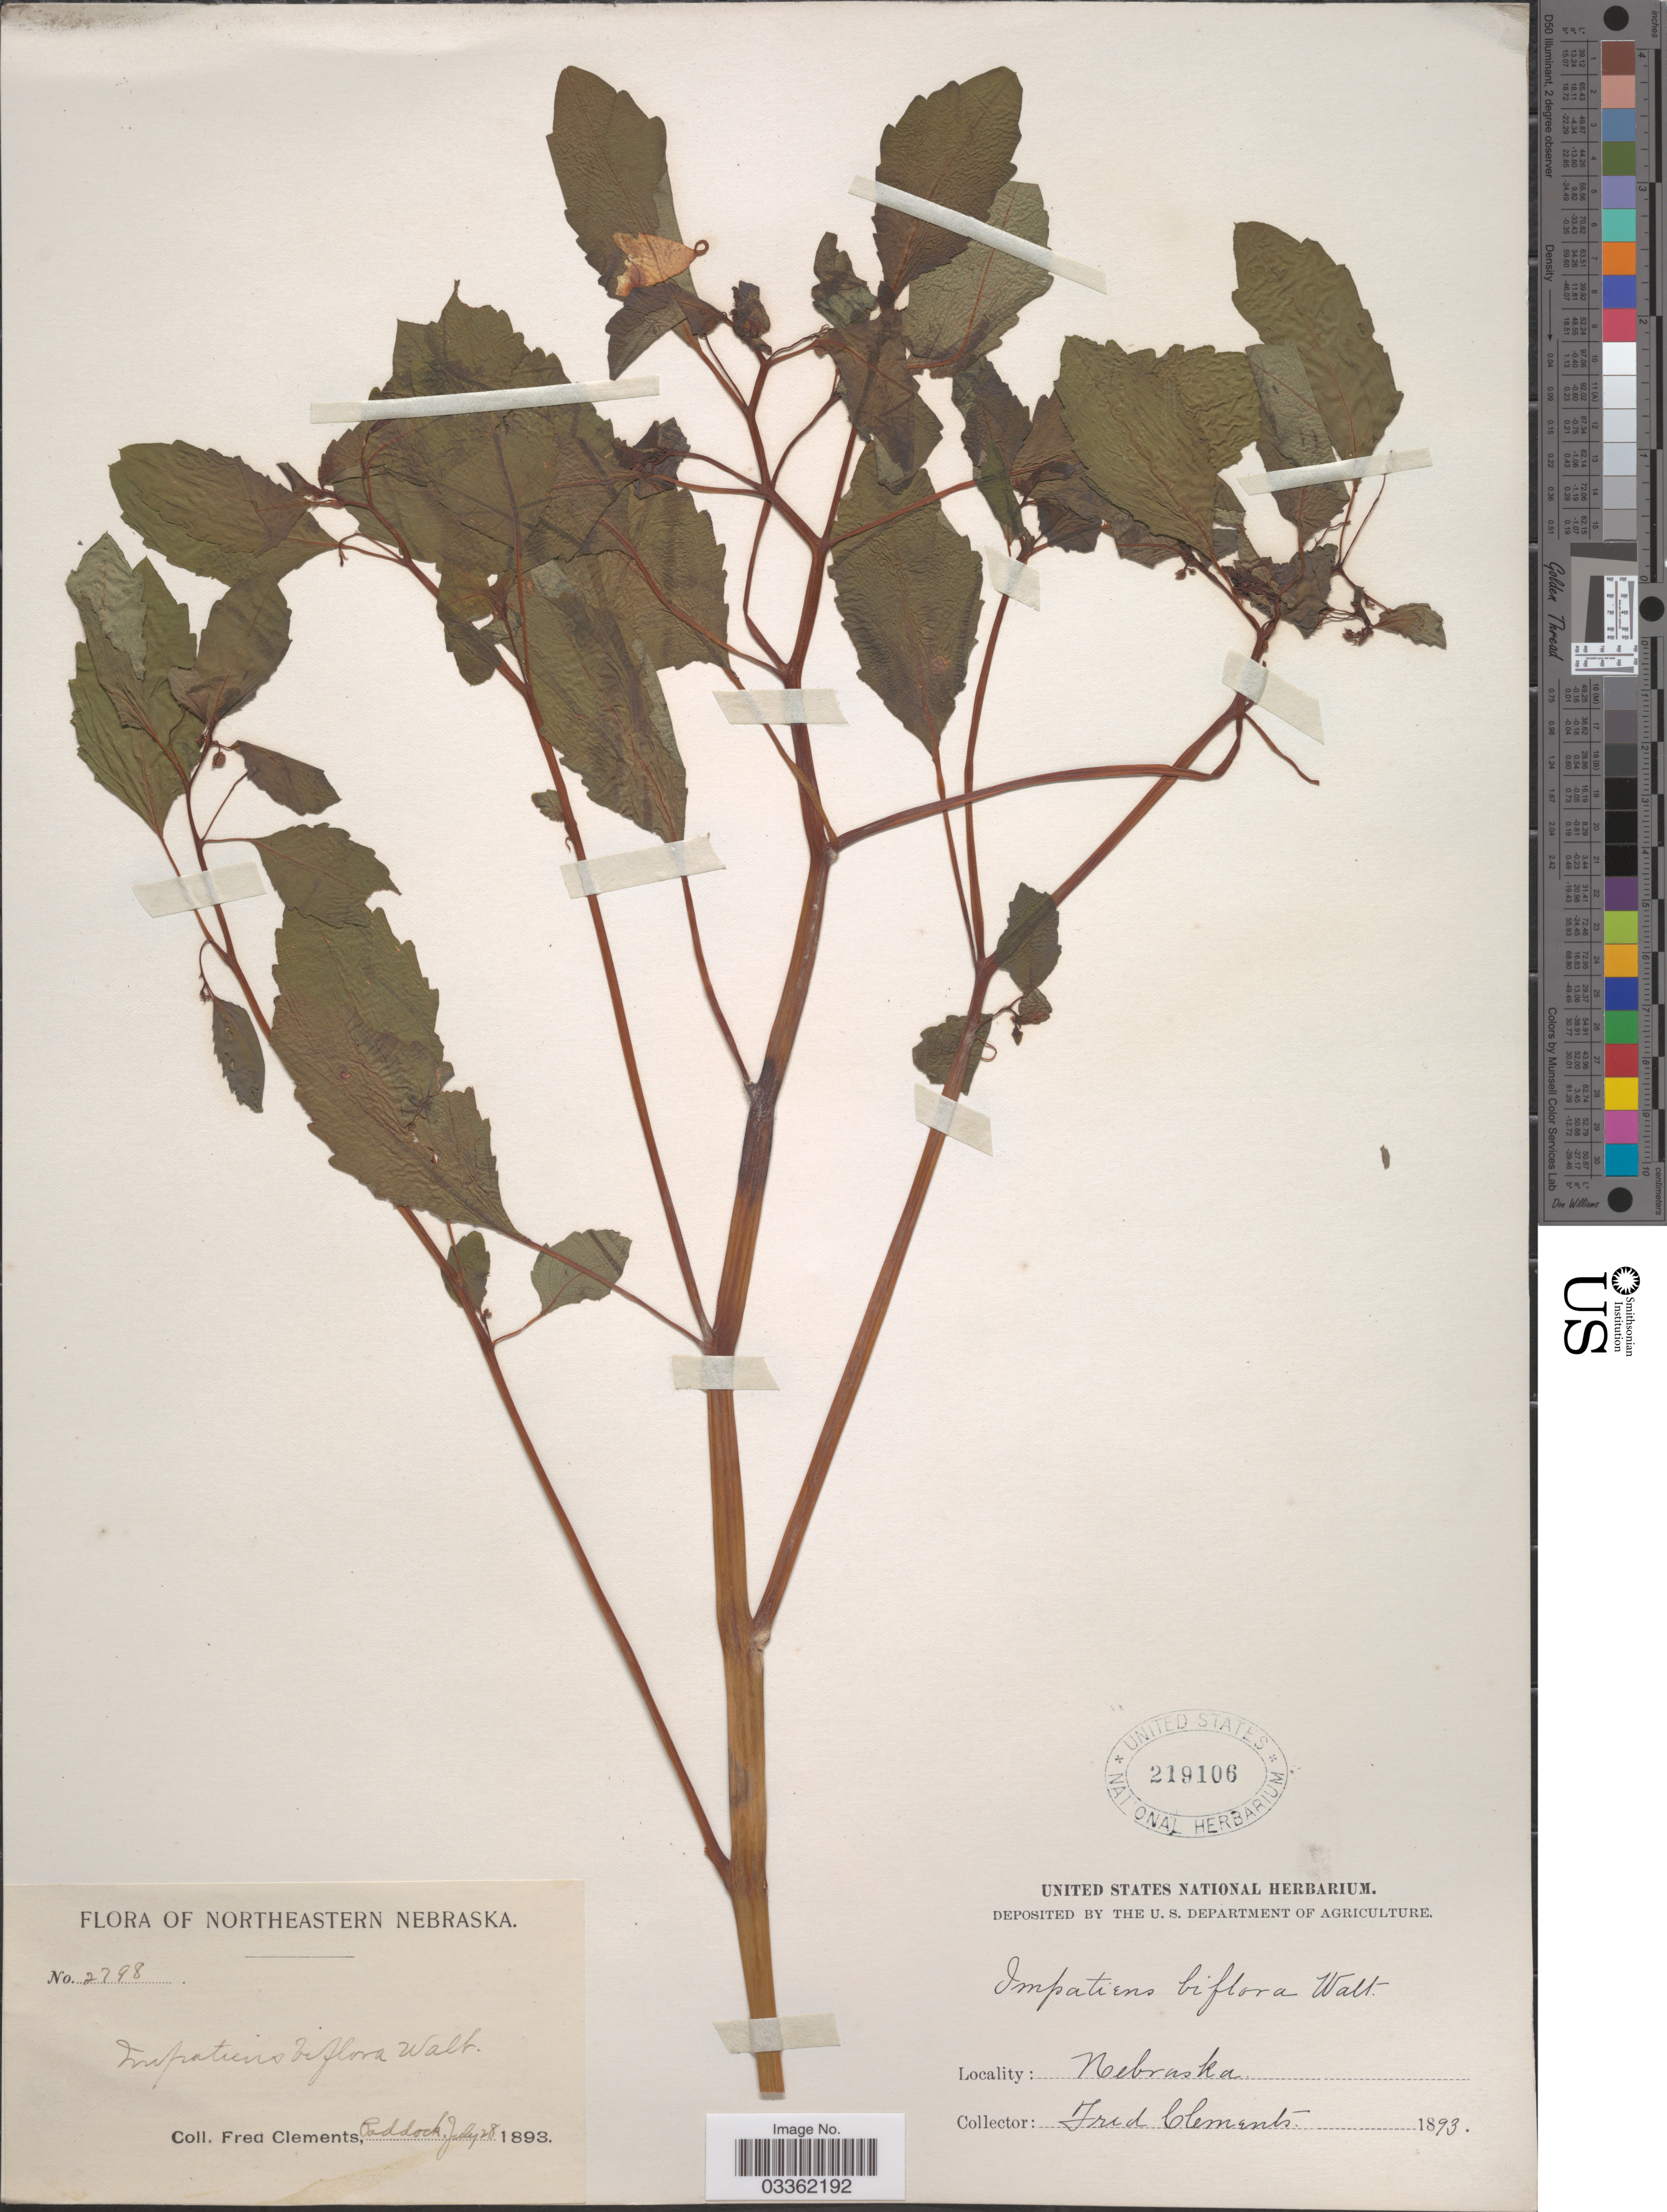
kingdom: Plantae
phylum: Tracheophyta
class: Magnoliopsida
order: Ericales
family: Balsaminaceae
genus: Impatiens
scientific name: Impatiens capensis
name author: Meerb.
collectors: F. Clements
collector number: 2798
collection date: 1893-07-28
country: United States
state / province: Nebraska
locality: Northeastern Nebraska, Paddock.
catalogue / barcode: US 219106